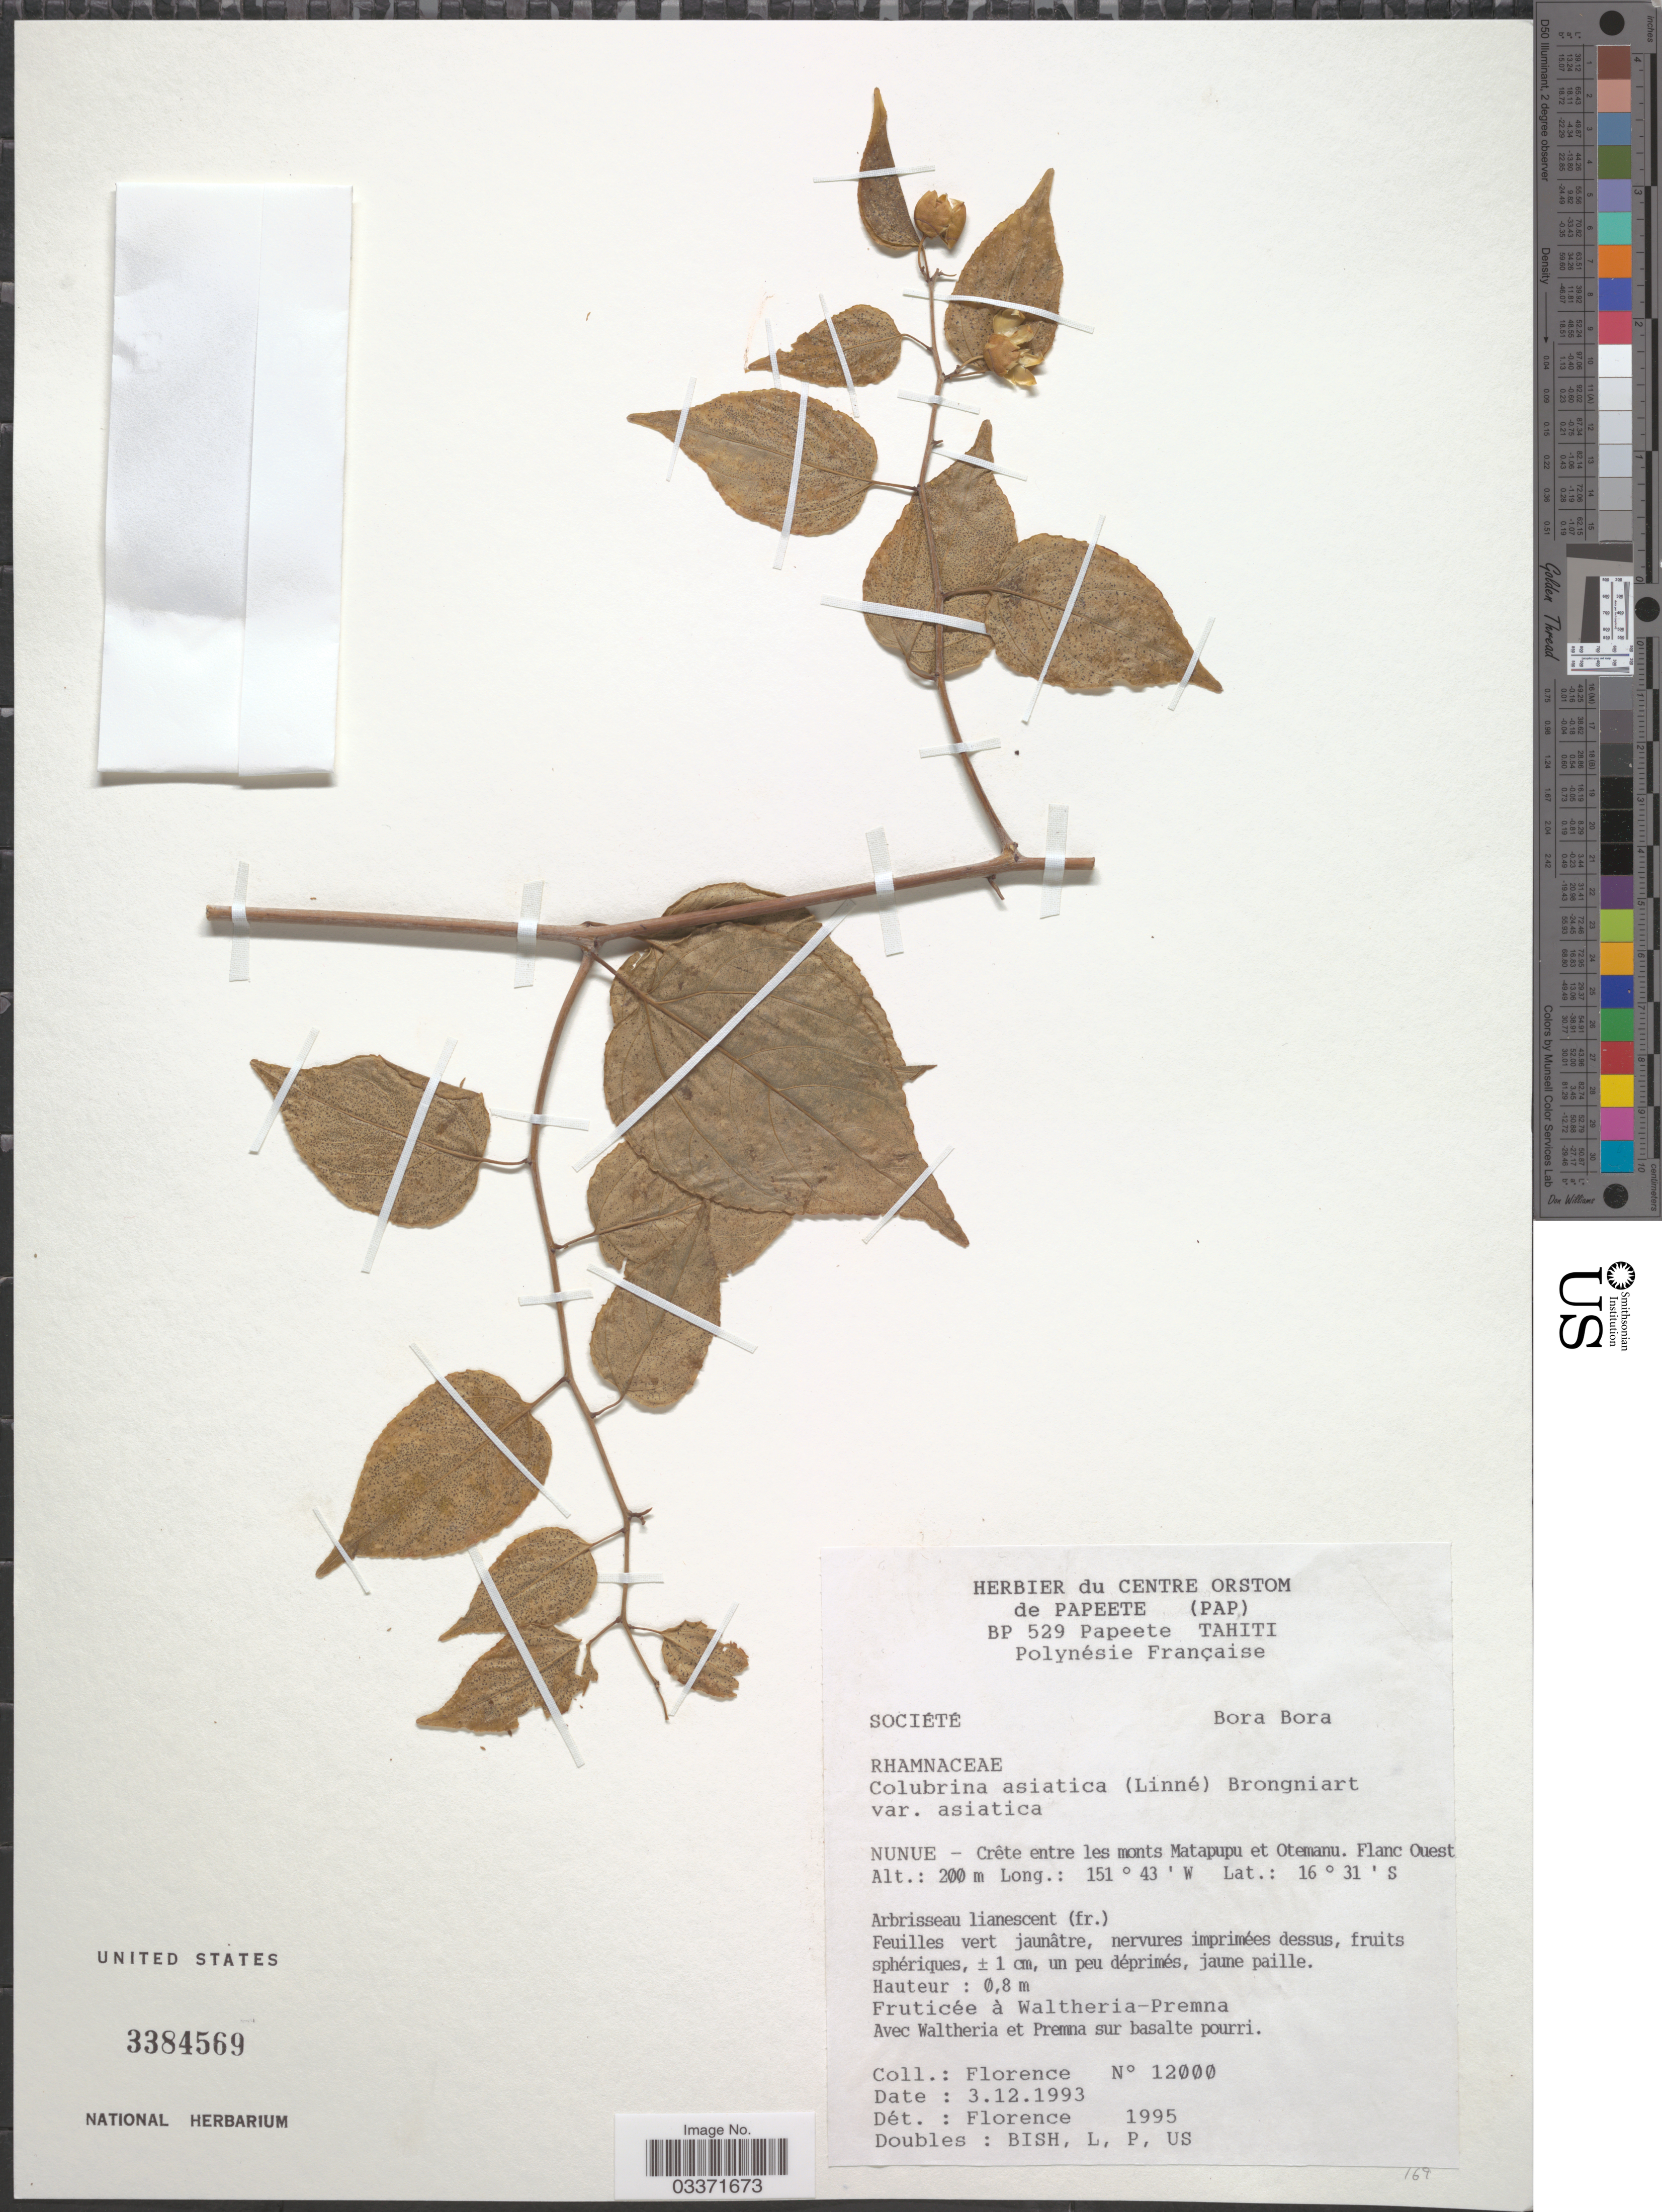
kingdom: Plantae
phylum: Tracheophyta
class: Magnoliopsida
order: Rosales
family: Rhamnaceae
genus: Colubrina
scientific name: Colubrina asiatica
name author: (L.) Brongn.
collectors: -. Florence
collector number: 12000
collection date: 1993-12-03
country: French Polynesia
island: Bora Bora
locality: Société, Bora Bora, Crête entre les monts Matapupu et Otemanu. Flanc Ouest.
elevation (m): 200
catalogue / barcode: US 3384569